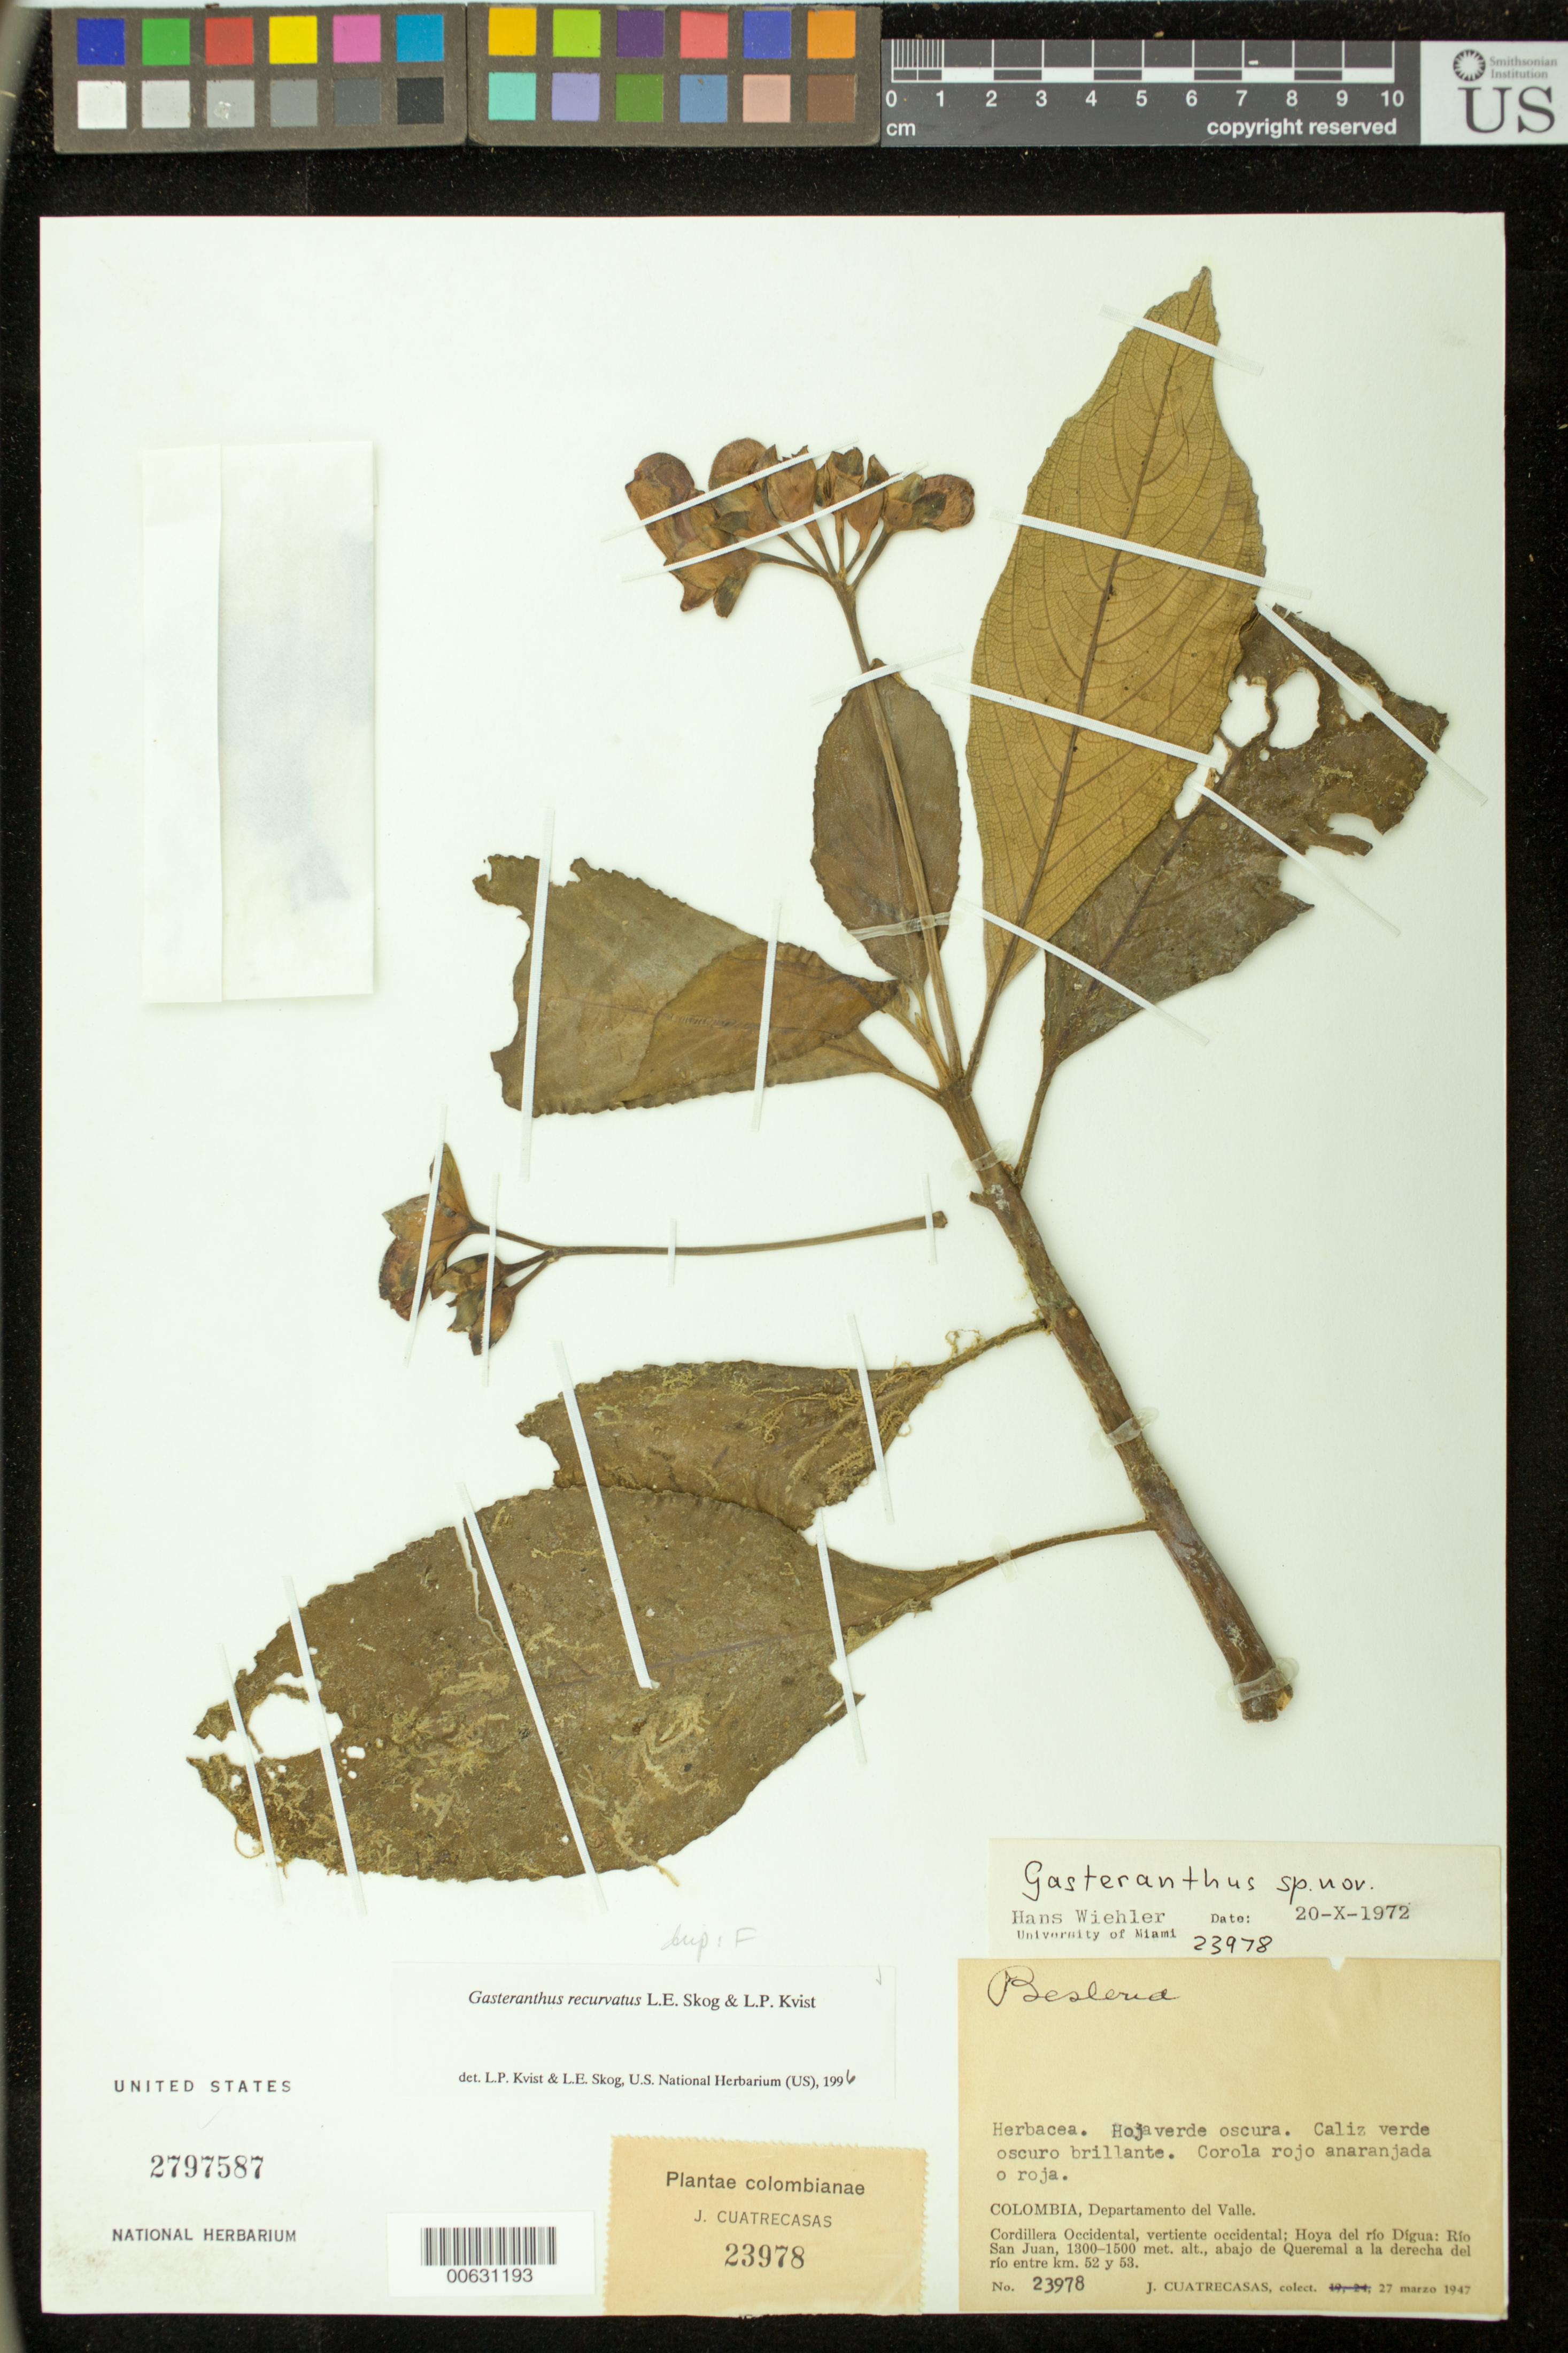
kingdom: Plantae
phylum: Tracheophyta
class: Magnoliopsida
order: Lamiales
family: Gesneriaceae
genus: Gasteranthus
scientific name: Gasteranthus recurvatus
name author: L.E. Skog & L.P. Kvist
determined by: Skog, Laurence E.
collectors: J. Cuatrecasas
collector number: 23978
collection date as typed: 27 Mar 1947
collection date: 1947-03-27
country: Colombia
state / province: Valle del Cauca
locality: Cordillera Occidental, vertiente occidental; hoya del río Dígua: Río San Juan, abajo de Queremal a la derecha del río entre km 52 y 53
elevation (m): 1300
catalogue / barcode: US 2797587